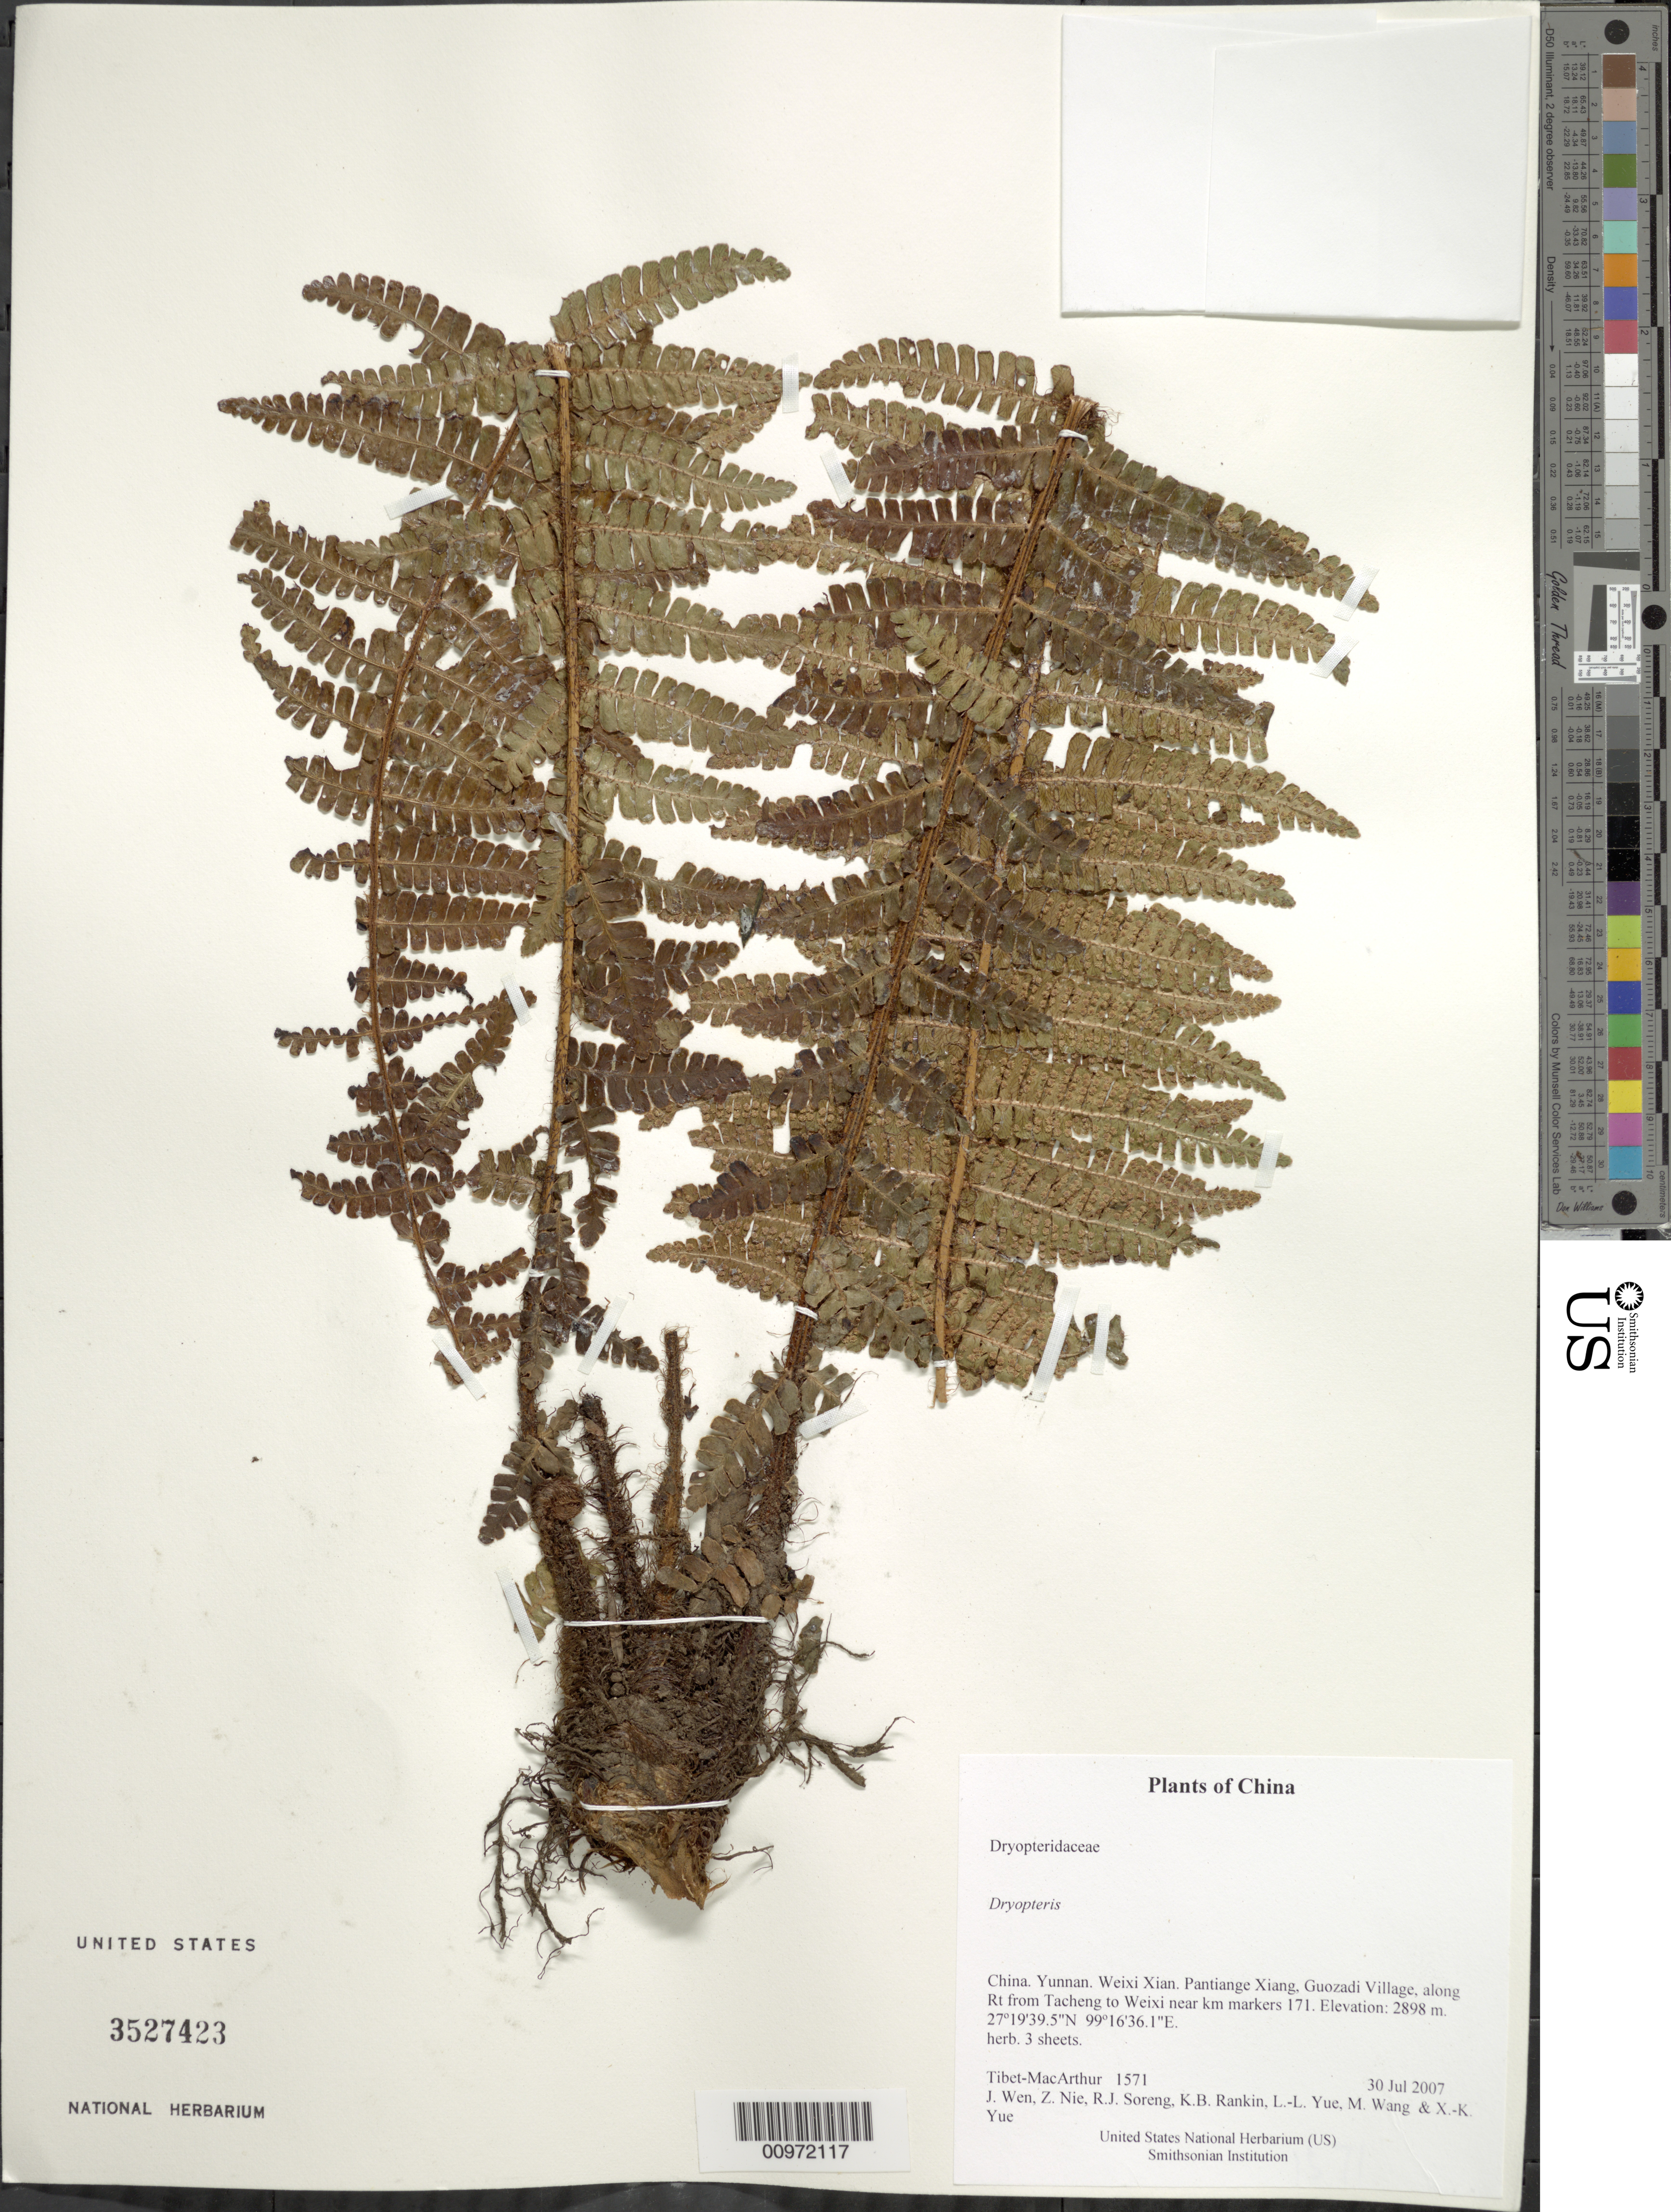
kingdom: Plantae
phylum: Tracheophyta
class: Polypodiopsida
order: Polypodiales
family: Dryopteridaceae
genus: Dryopteris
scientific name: Dryopteris sp.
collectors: Tibet-MacArthur, J. Wen, Z. Nie, R. J. Soreng, K. Rankin, L. Yue, M. Wang & X. Yue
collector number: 1571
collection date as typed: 30 Jul 2007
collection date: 2007-07-30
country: China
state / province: Yunnan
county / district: Weixi Xian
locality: Pantiange Xiang, Guozadi Village, along Rt from Tacheng to Weixi near km markers 171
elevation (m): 2898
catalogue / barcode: US 3527423